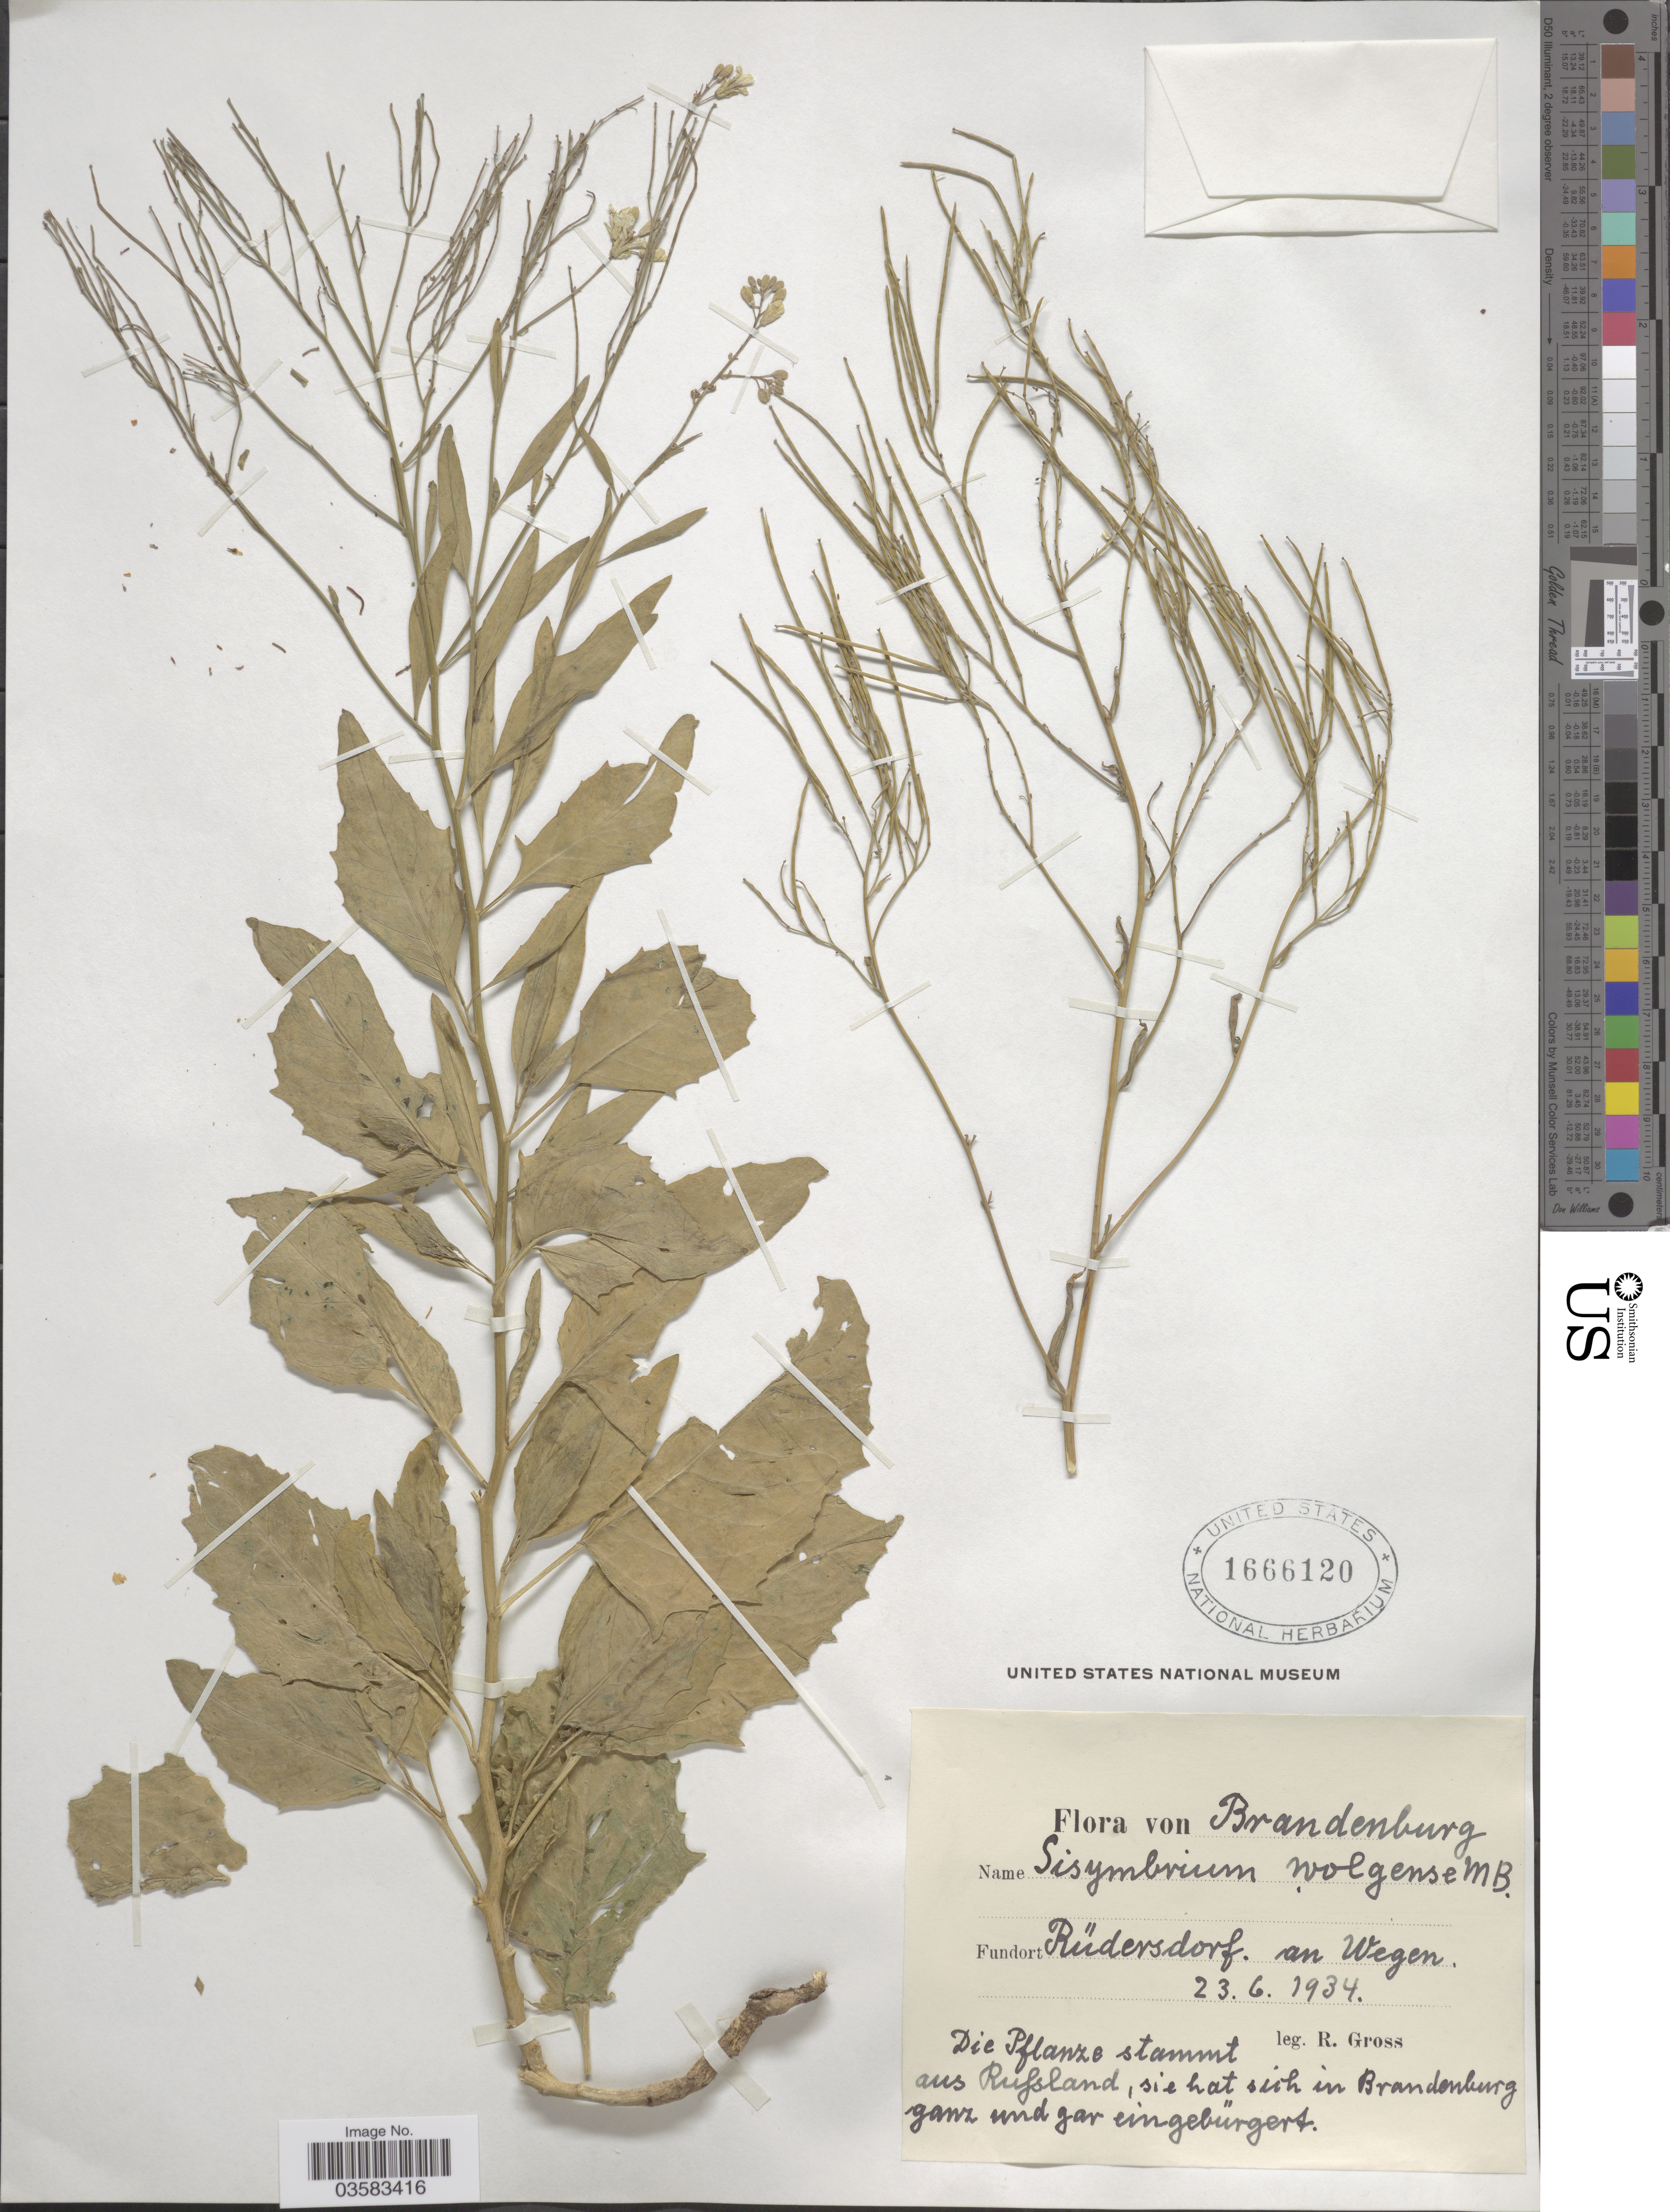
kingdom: Plantae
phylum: Tracheophyta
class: Magnoliopsida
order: Brassicales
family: Brassicaceae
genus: Sisymbrium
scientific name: Sisymbrium wolgense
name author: M. Bieb. ex P. Fourn.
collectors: R. Gross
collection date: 1934-06-23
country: Germany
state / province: Brandenburg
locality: Fundort Rüdersdorf an Wegen.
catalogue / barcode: US 1666120